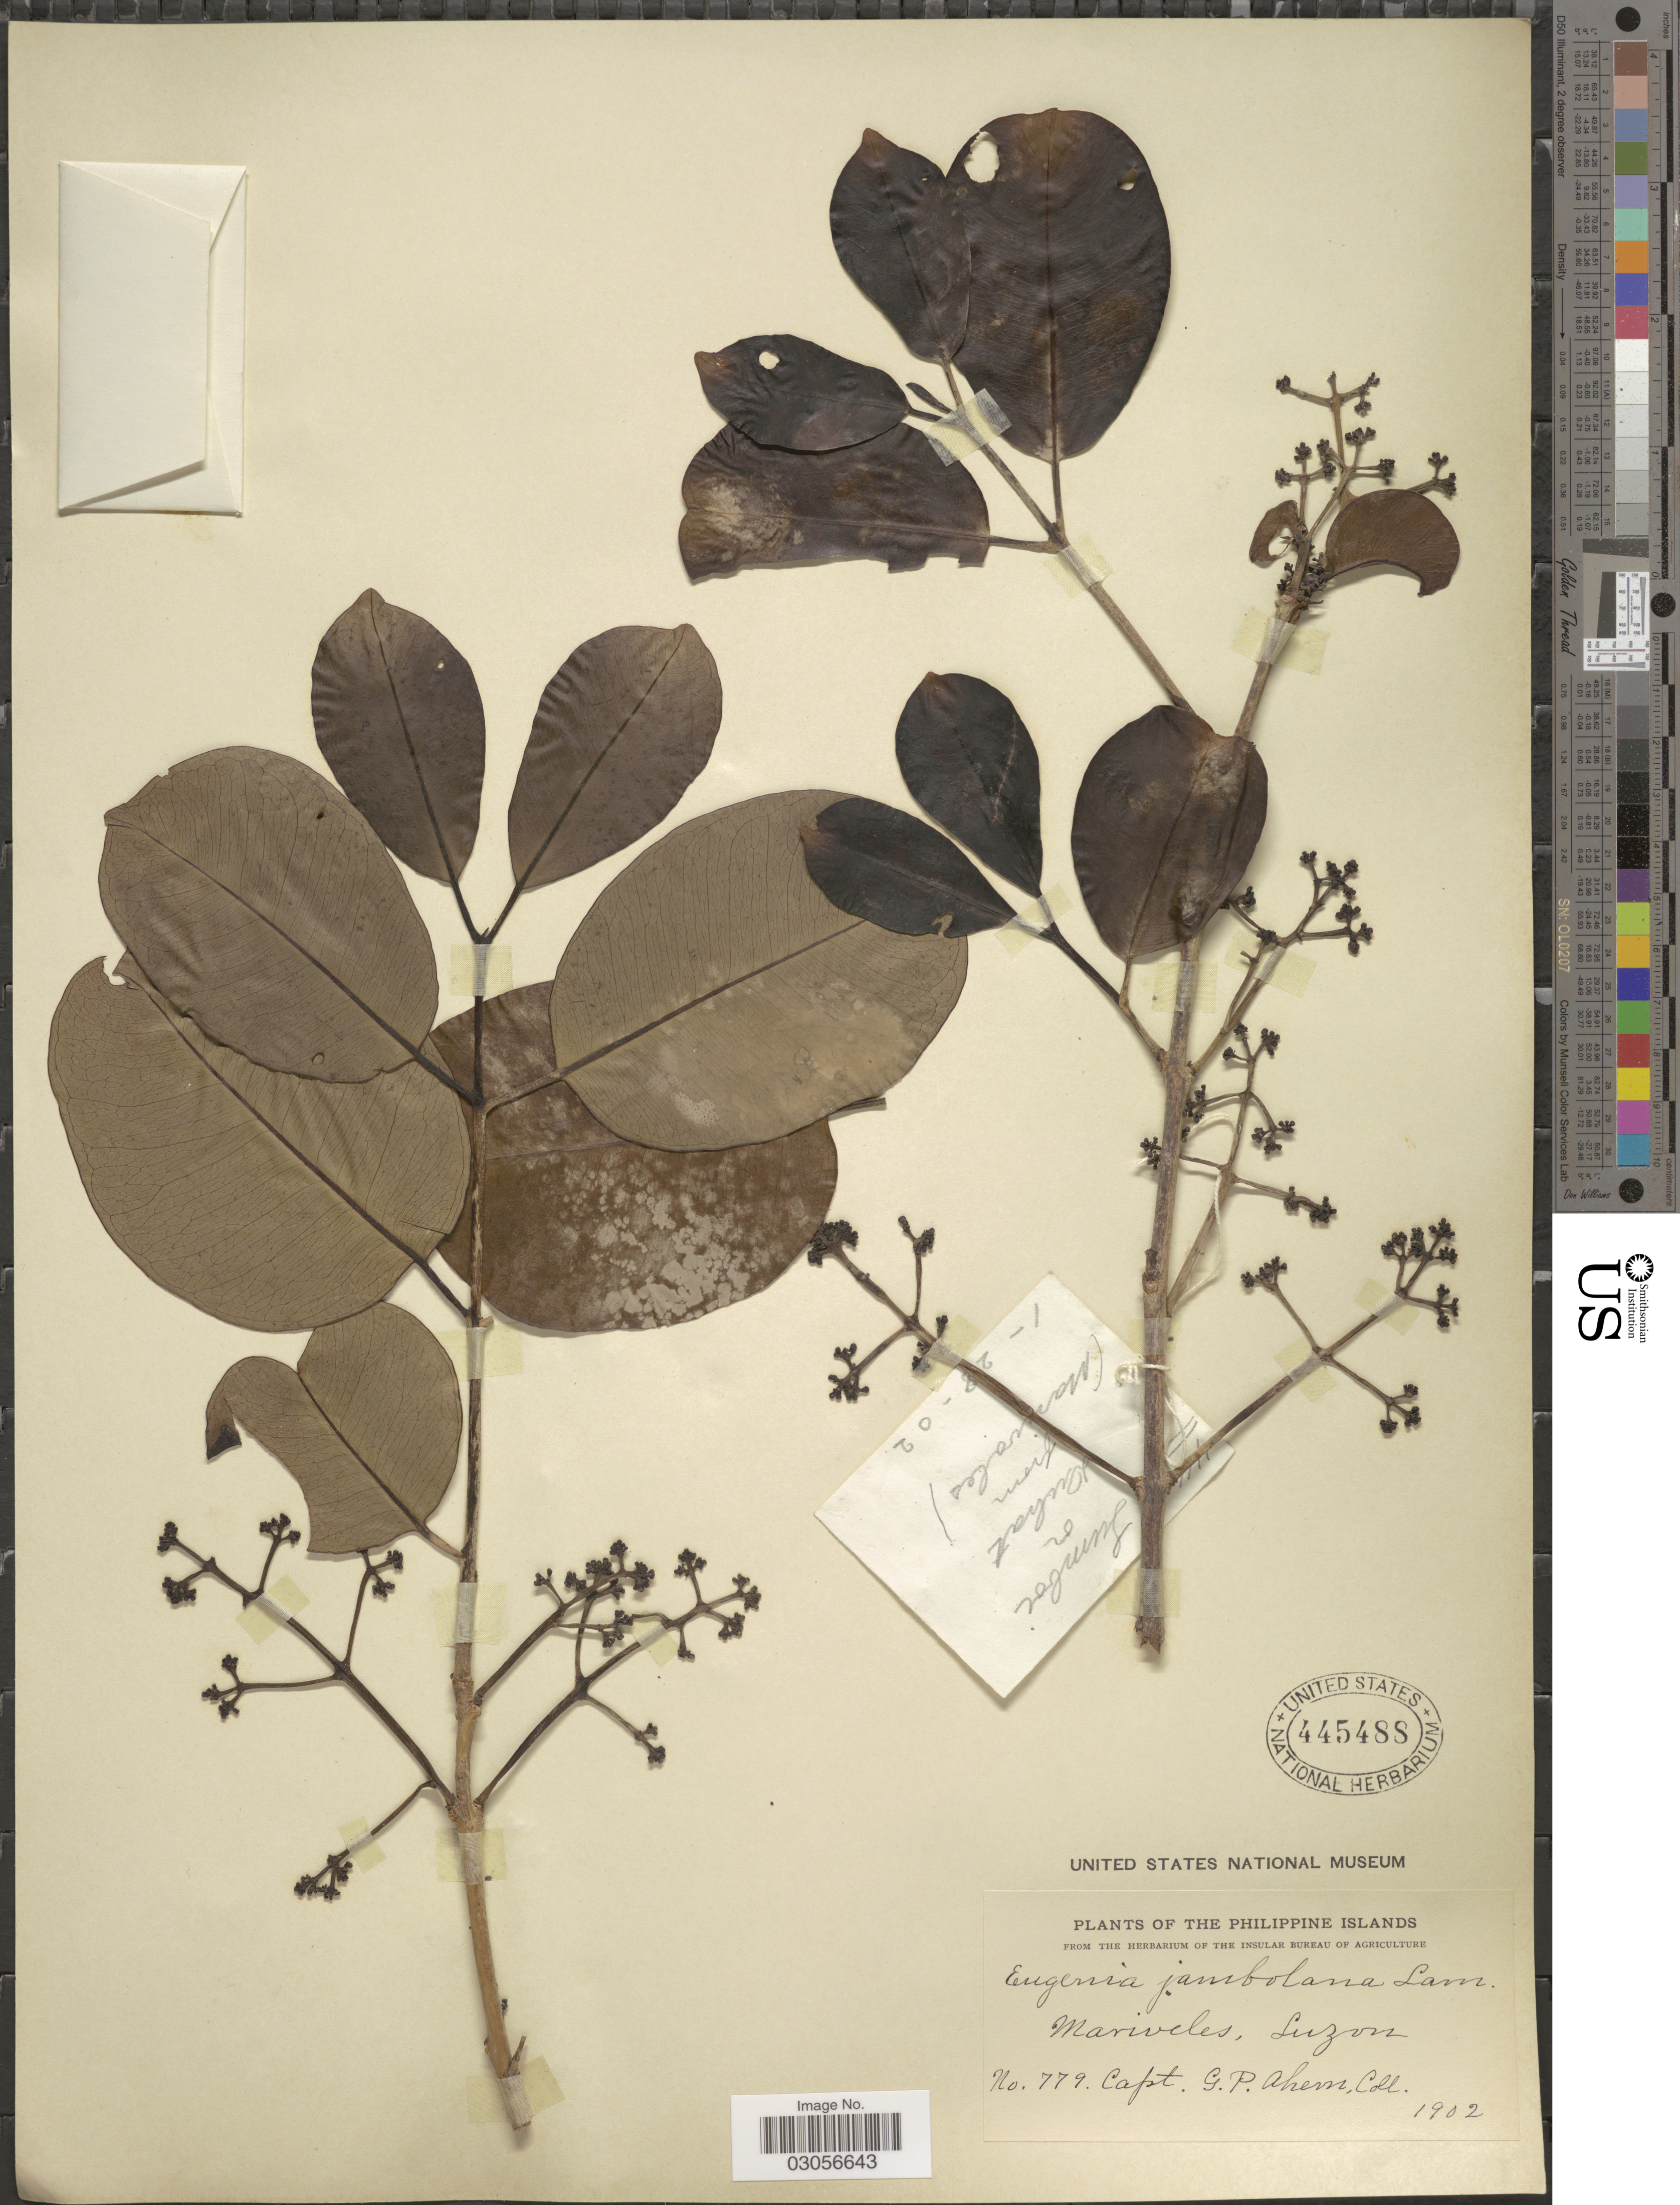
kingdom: Plantae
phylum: Tracheophyta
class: Magnoliopsida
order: Myrtales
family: Myrtaceae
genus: Syzygium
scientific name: Syzygium cumini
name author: (L.) Skeels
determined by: Strong, Mark T., (BOT), Smithsonian Institution - National Museum of Natural History (UNITED STATES)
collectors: G. Ahern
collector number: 779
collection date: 1902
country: Philippines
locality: Philippine Islands. Mariveles, Luzon.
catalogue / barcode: US 445488